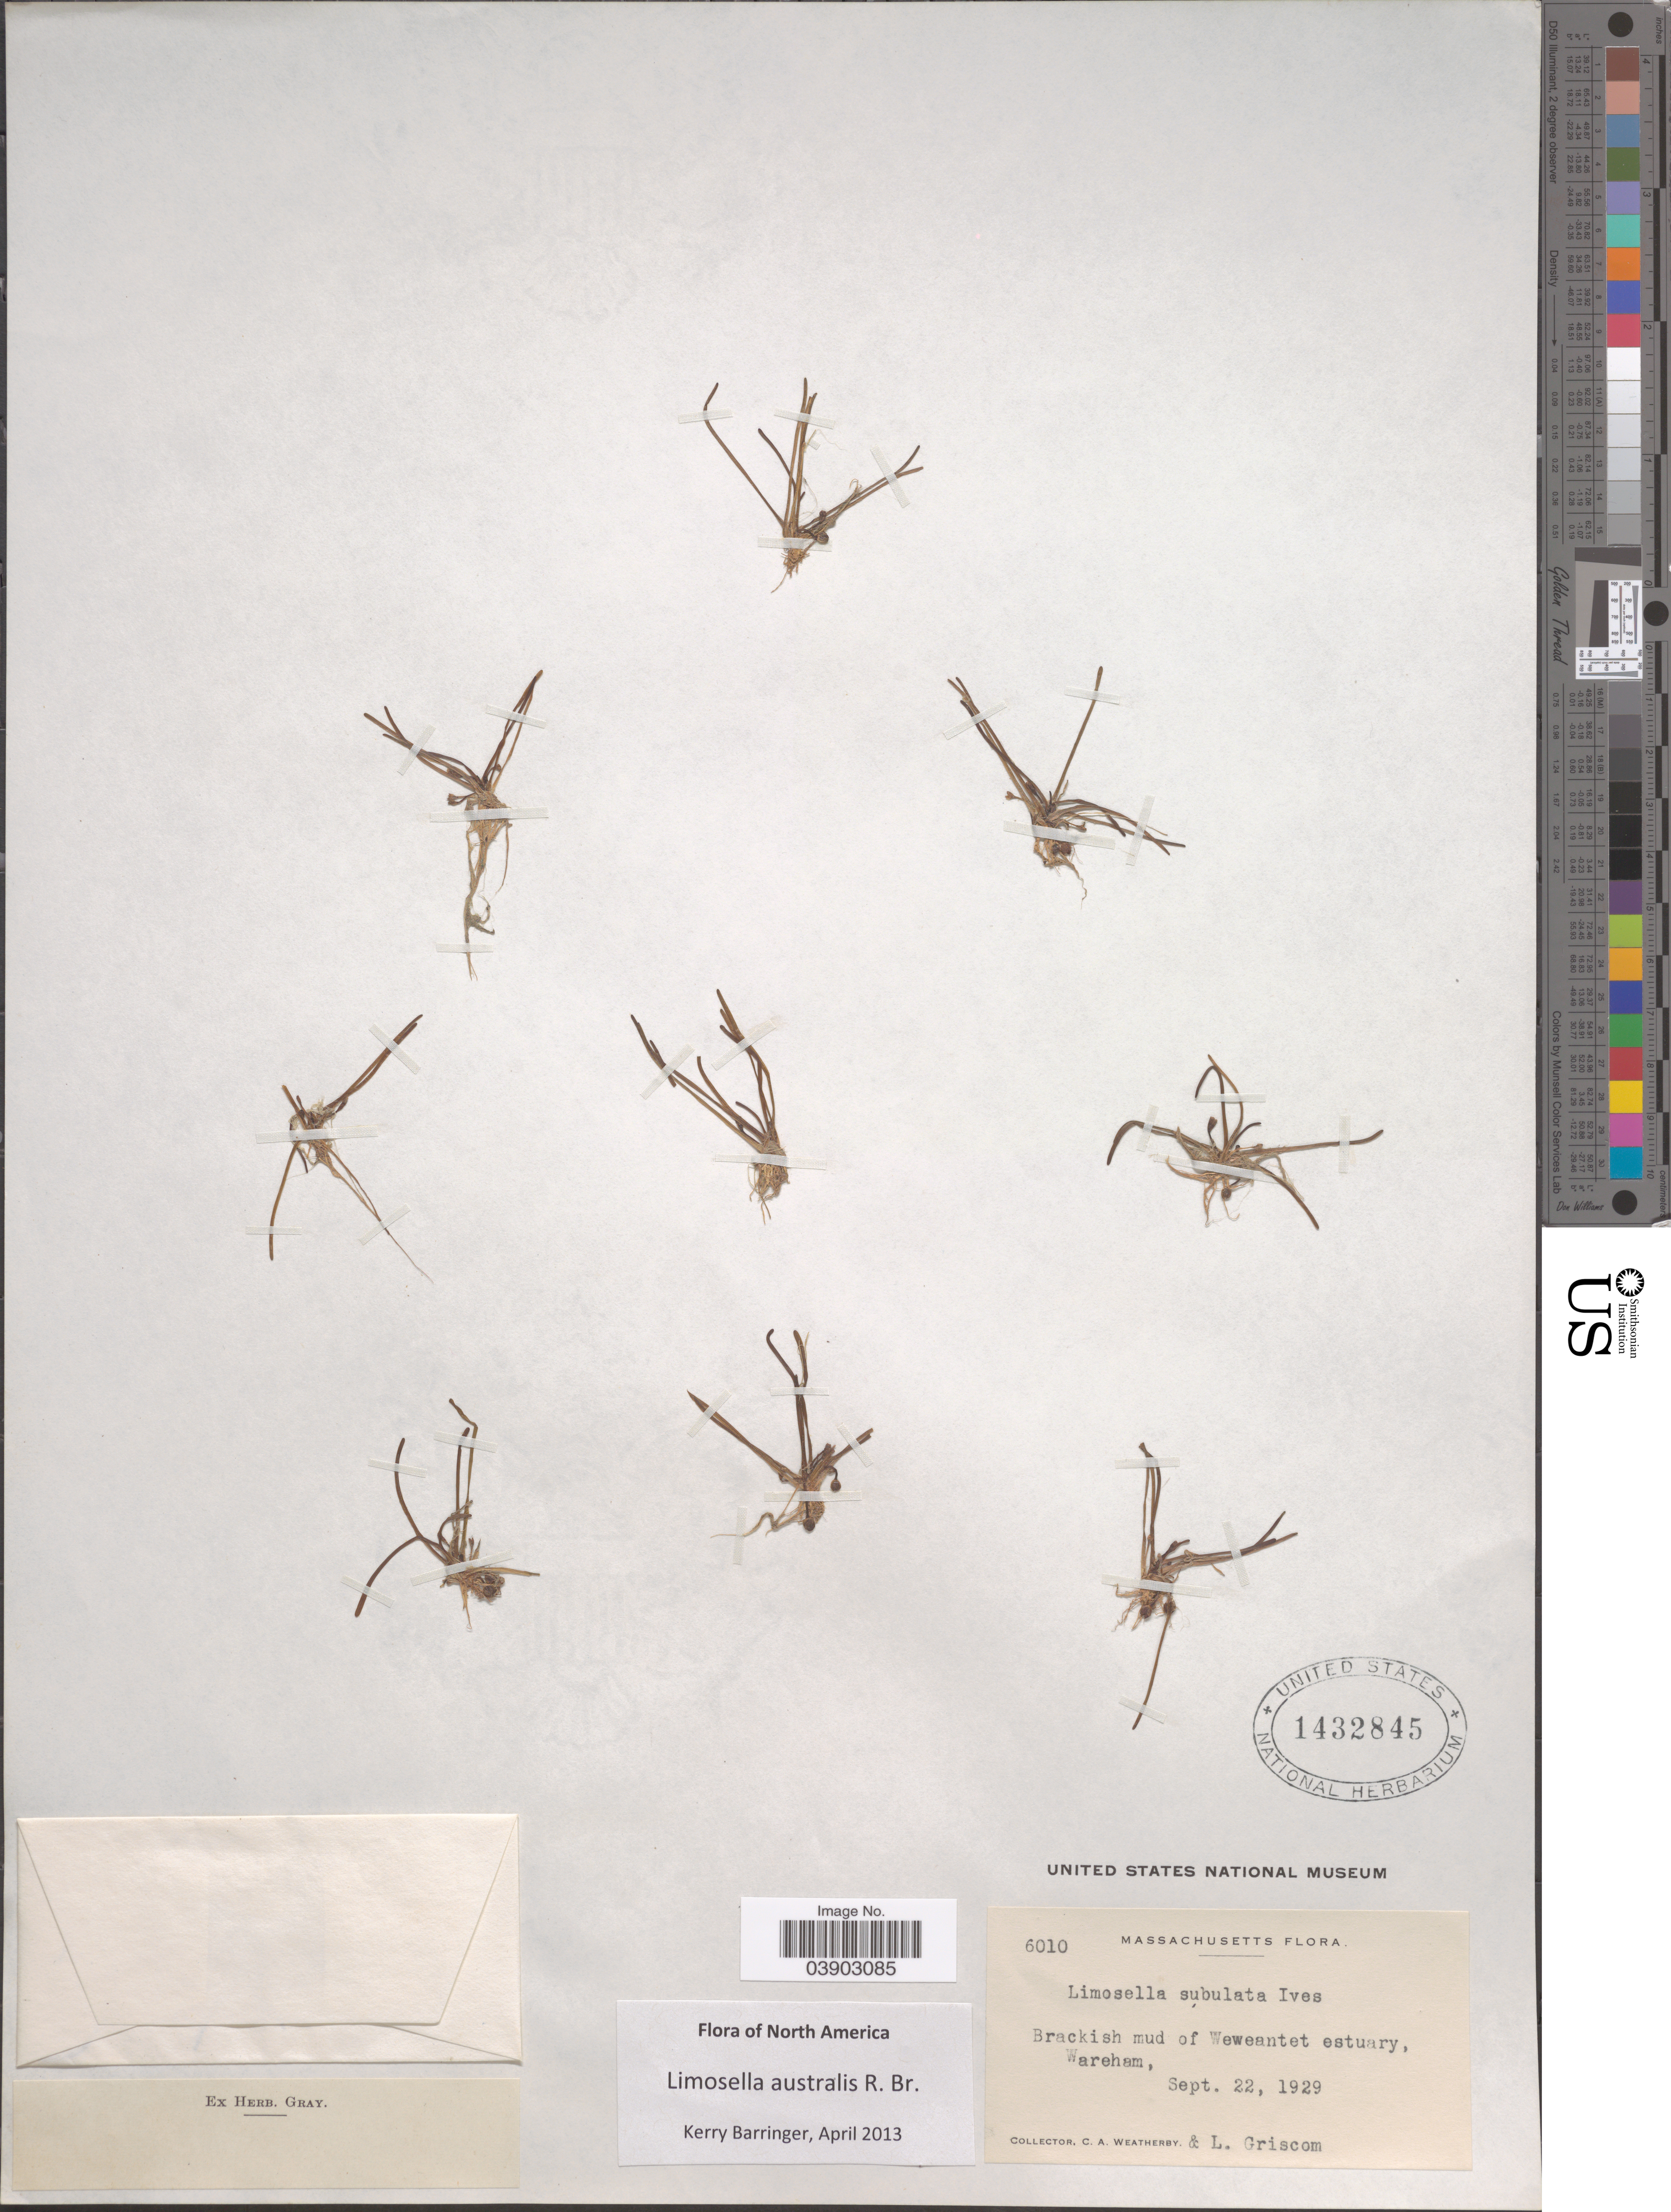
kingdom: Plantae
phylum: Tracheophyta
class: Magnoliopsida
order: Lamiales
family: Scrophulariaceae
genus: Limosella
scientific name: Limosella australis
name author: R. Br.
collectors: C. A. Weatherby & L. Griscom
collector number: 6010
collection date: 1929-09-22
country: United States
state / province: Massachusetts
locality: Brackis mud of Weweanted estuary, Wareham.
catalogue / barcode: US 1432845